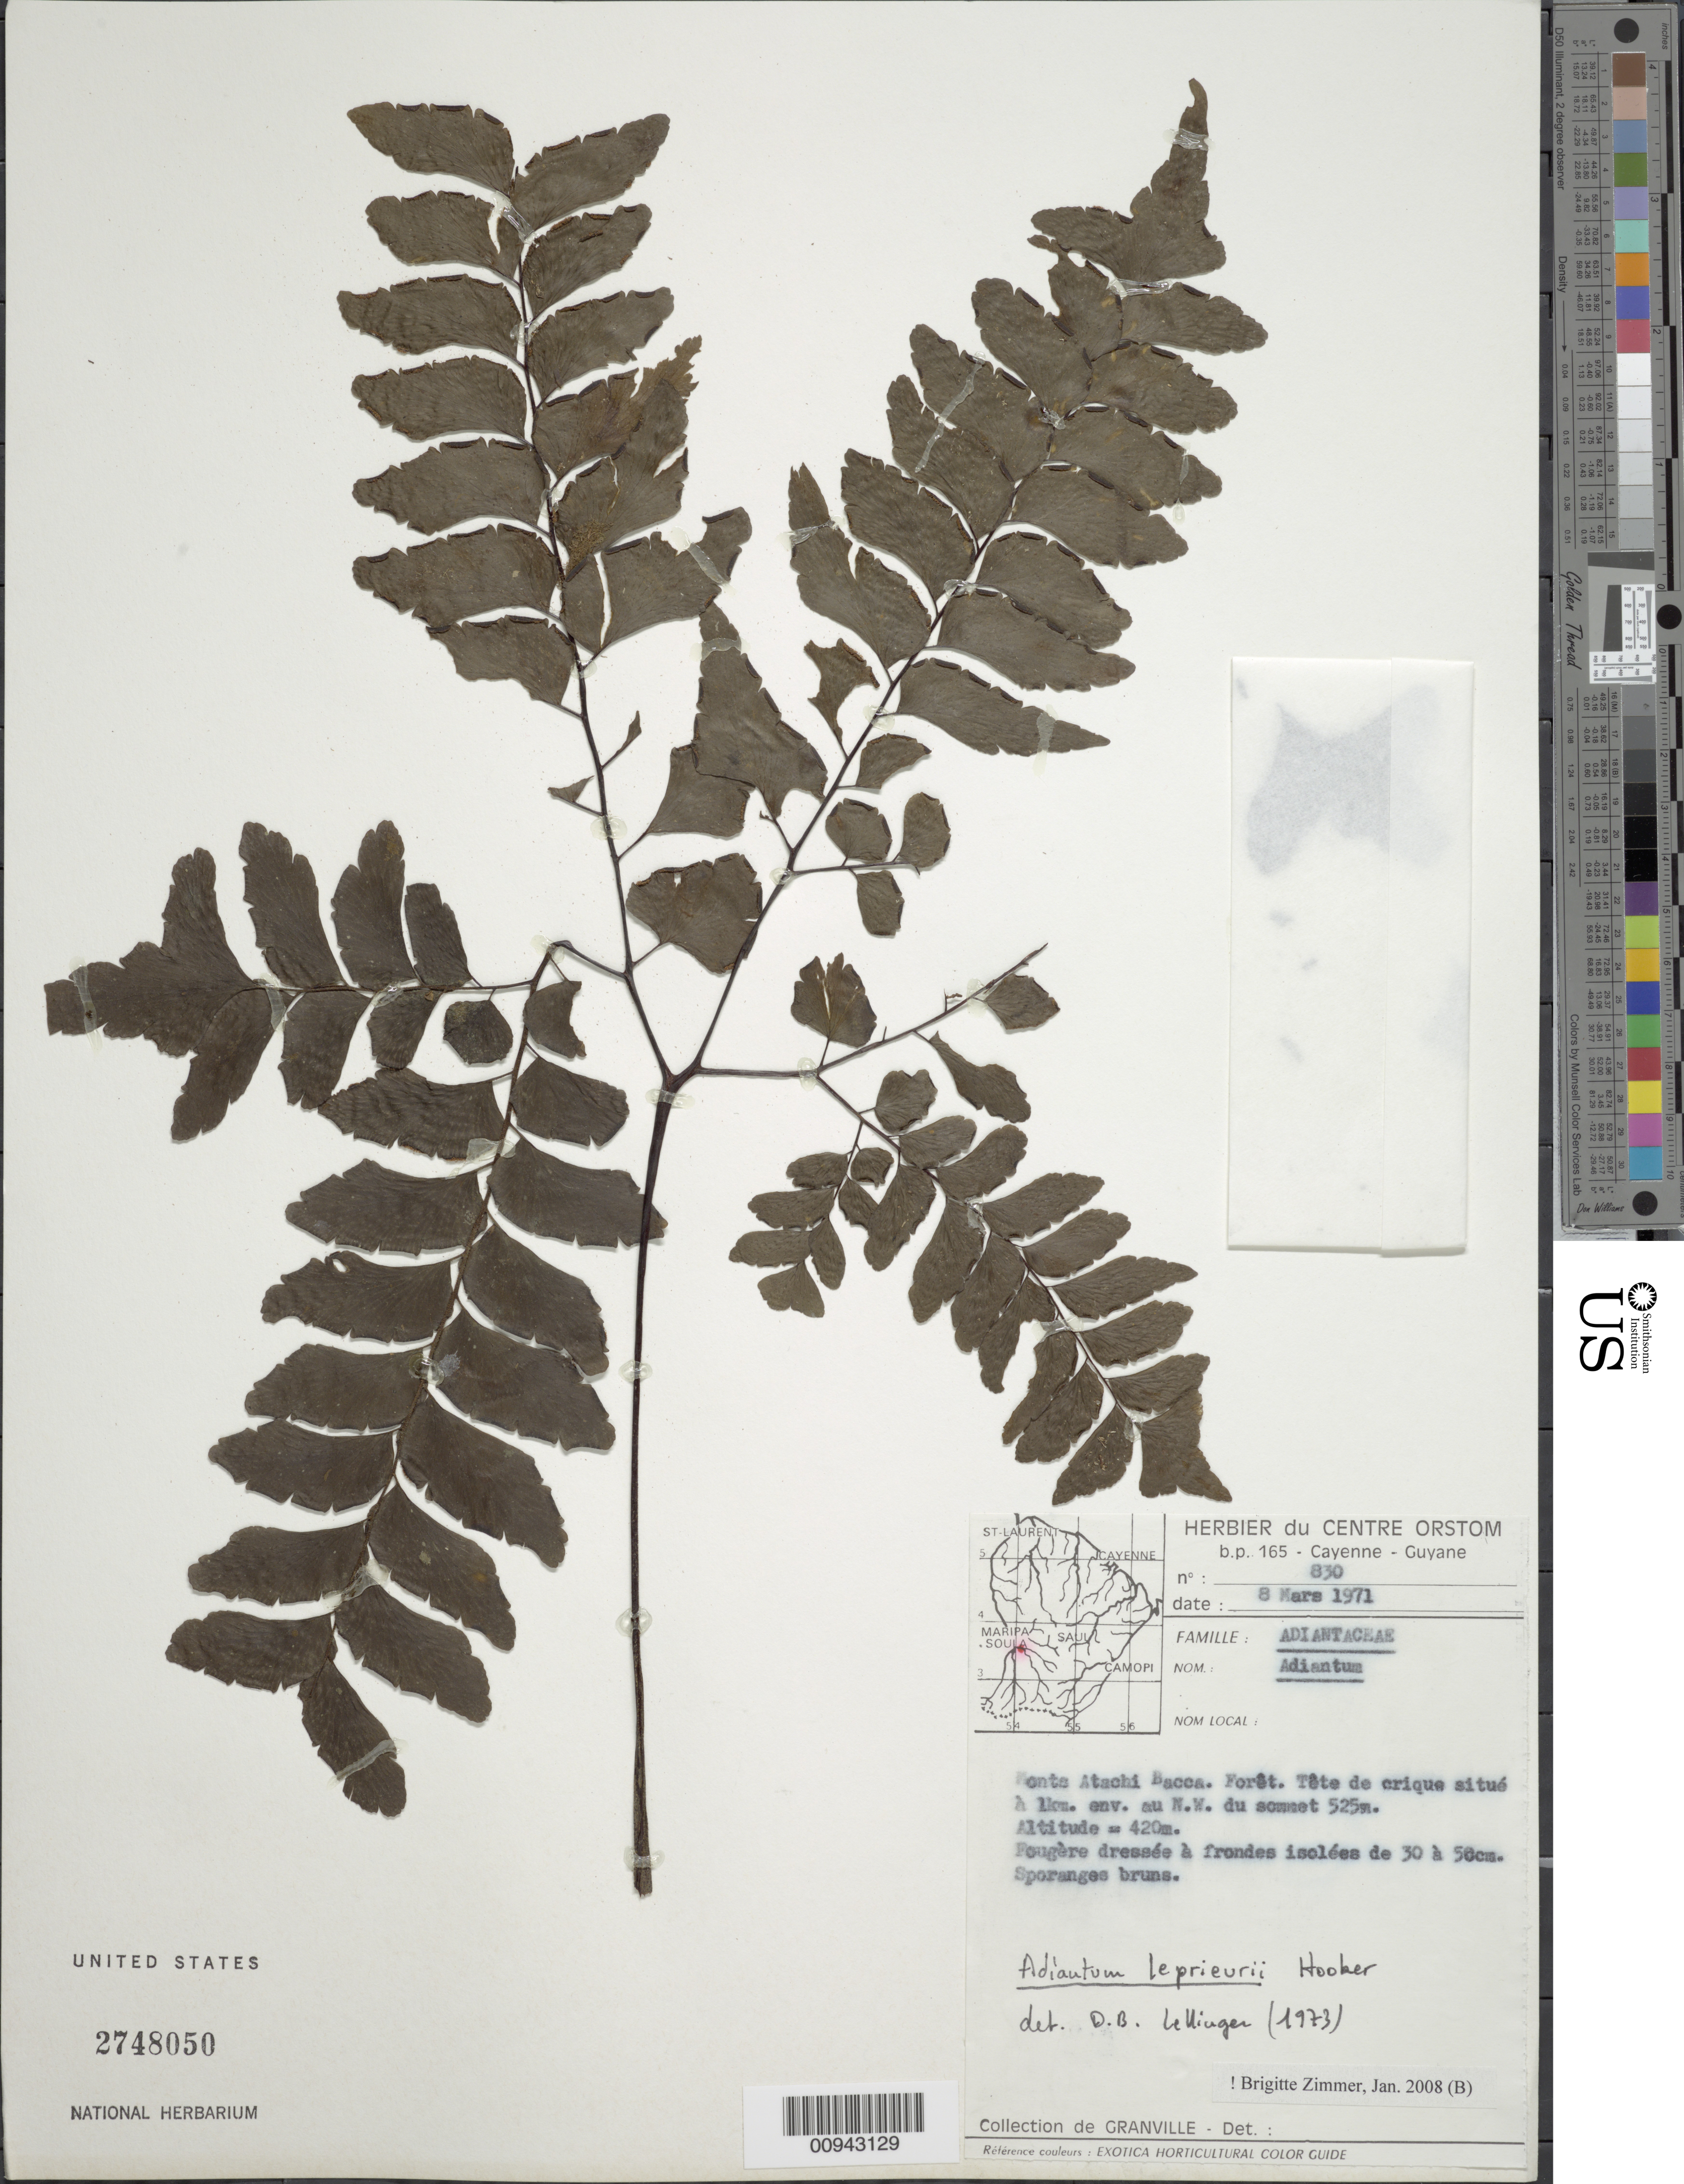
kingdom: Plantae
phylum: Tracheophyta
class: Polypodiopsida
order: Polypodiales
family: Pteridaceae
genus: Adiantum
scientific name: Adiantum leprieurii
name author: Hook.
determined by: Zimmer, B.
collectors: J.-J. de Granville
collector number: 830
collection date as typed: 8-Mar-71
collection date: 1971-03-08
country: French Guiana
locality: Monts Atachi Bacca, tete de crique situe a 1km env au NW du sommet 525m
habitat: Foret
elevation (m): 420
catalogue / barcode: US 2748050